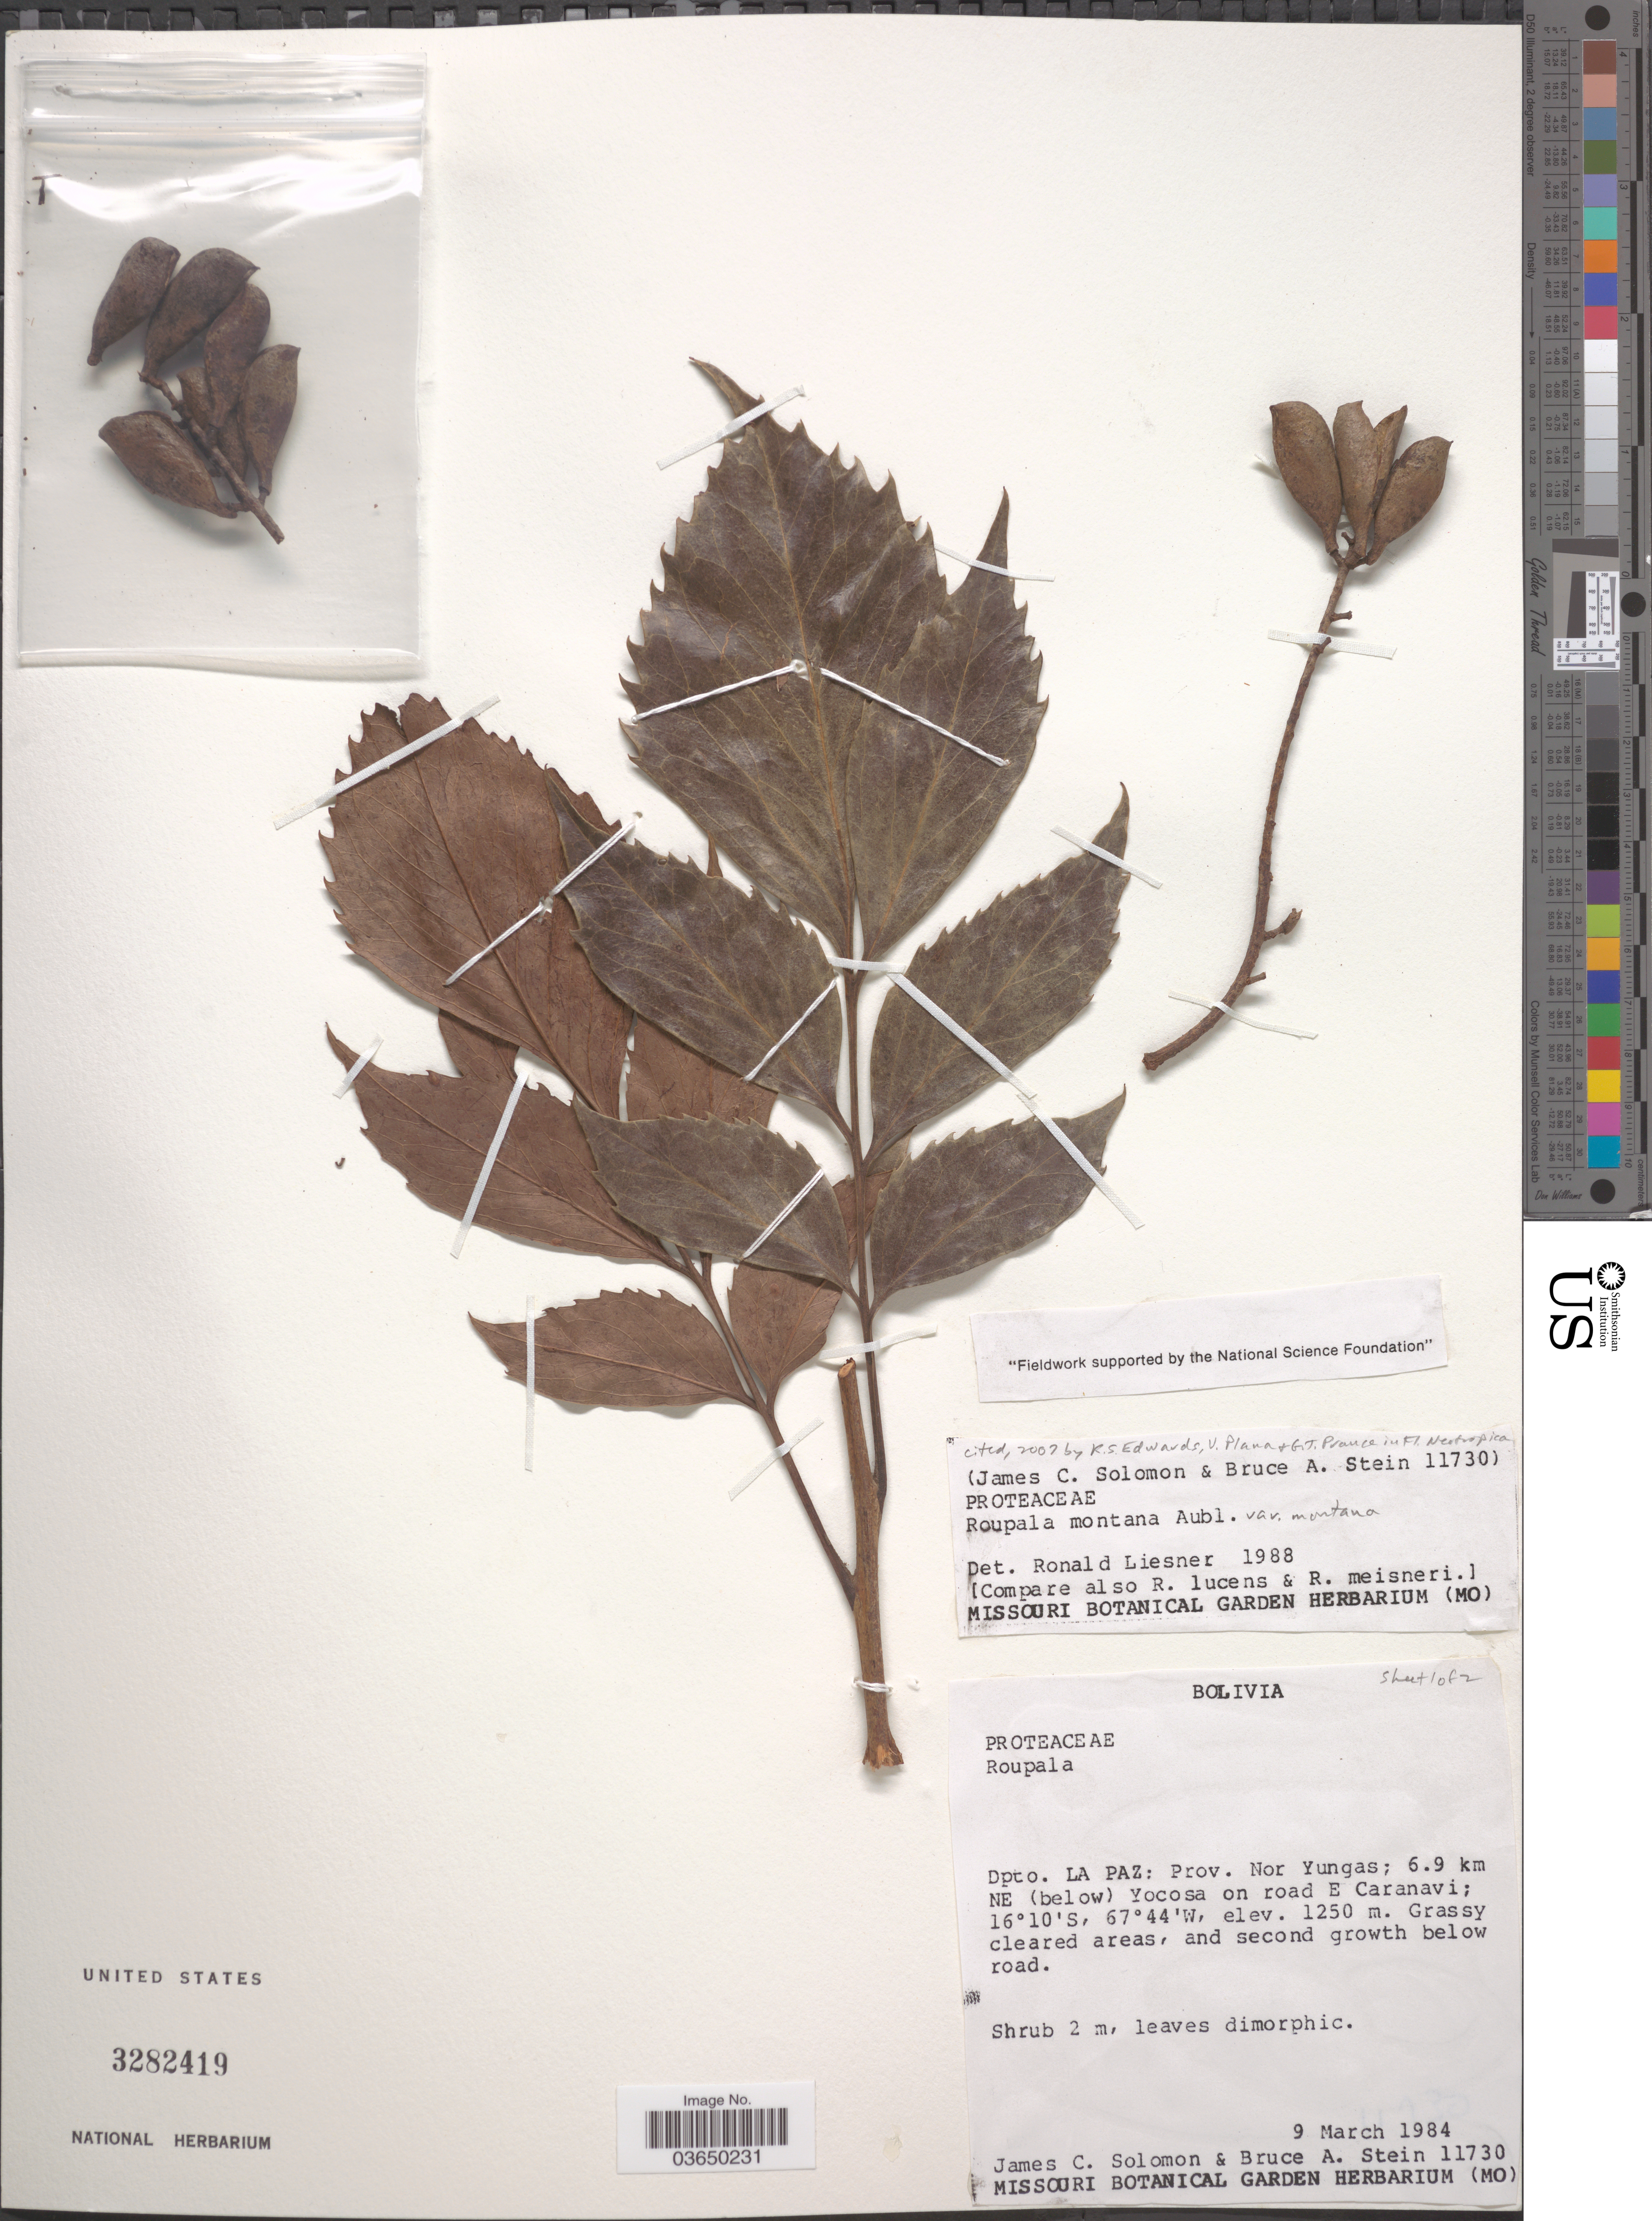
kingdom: Plantae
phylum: Tracheophyta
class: Magnoliopsida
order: Proteales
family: Proteaceae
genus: Roupala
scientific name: Roupala montana var. montana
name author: Aubl.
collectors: J. C. Solomon & B. A. Stein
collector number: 11730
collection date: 1984-03-09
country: Bolivia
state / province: La Paz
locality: Dpto. La Paz: Prov. Nor Yungas; 6.9 km NE (below) Yocosa on road E Caranavi.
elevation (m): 1250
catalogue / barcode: US 3282419